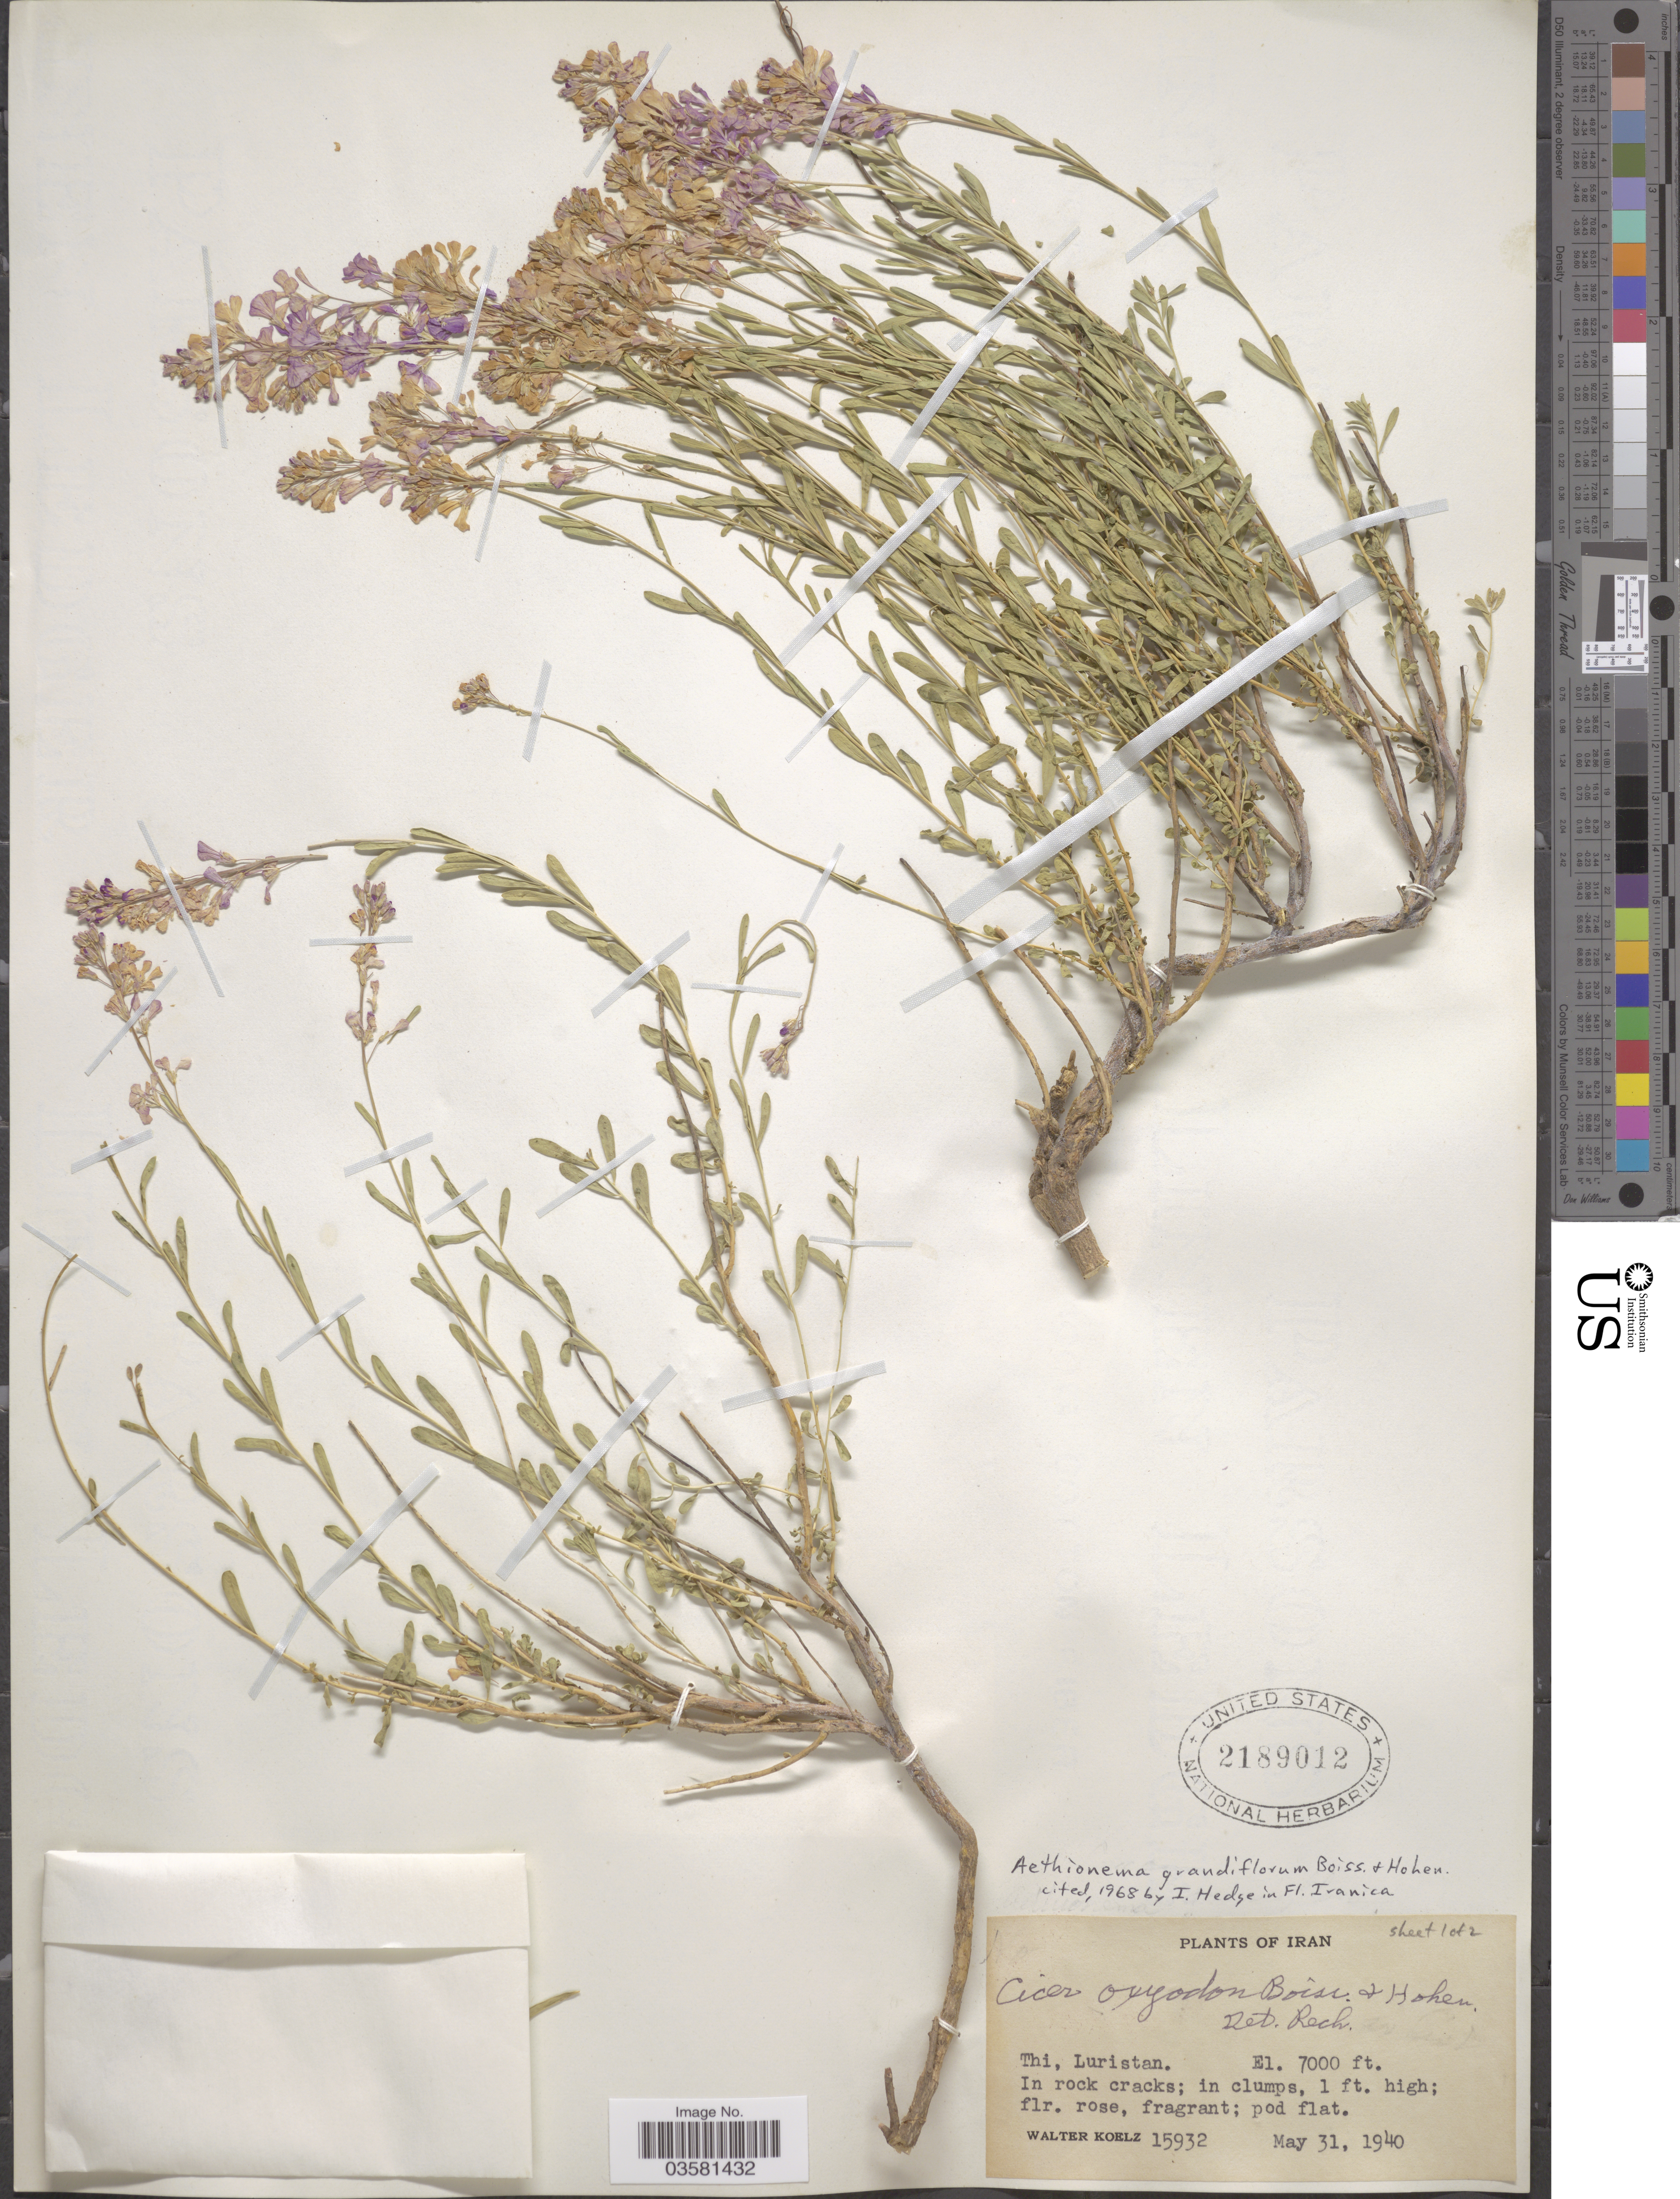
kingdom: Plantae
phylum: Tracheophyta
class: Magnoliopsida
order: Brassicales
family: Brassicaceae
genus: Aethionema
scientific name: Aethionema grandiflorum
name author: Boiss. & Hohen.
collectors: W. N. Koelz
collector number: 15932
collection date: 1940-05-31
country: Iran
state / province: Lorestan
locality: Thi, Luristan.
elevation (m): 2134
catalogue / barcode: US 2189012